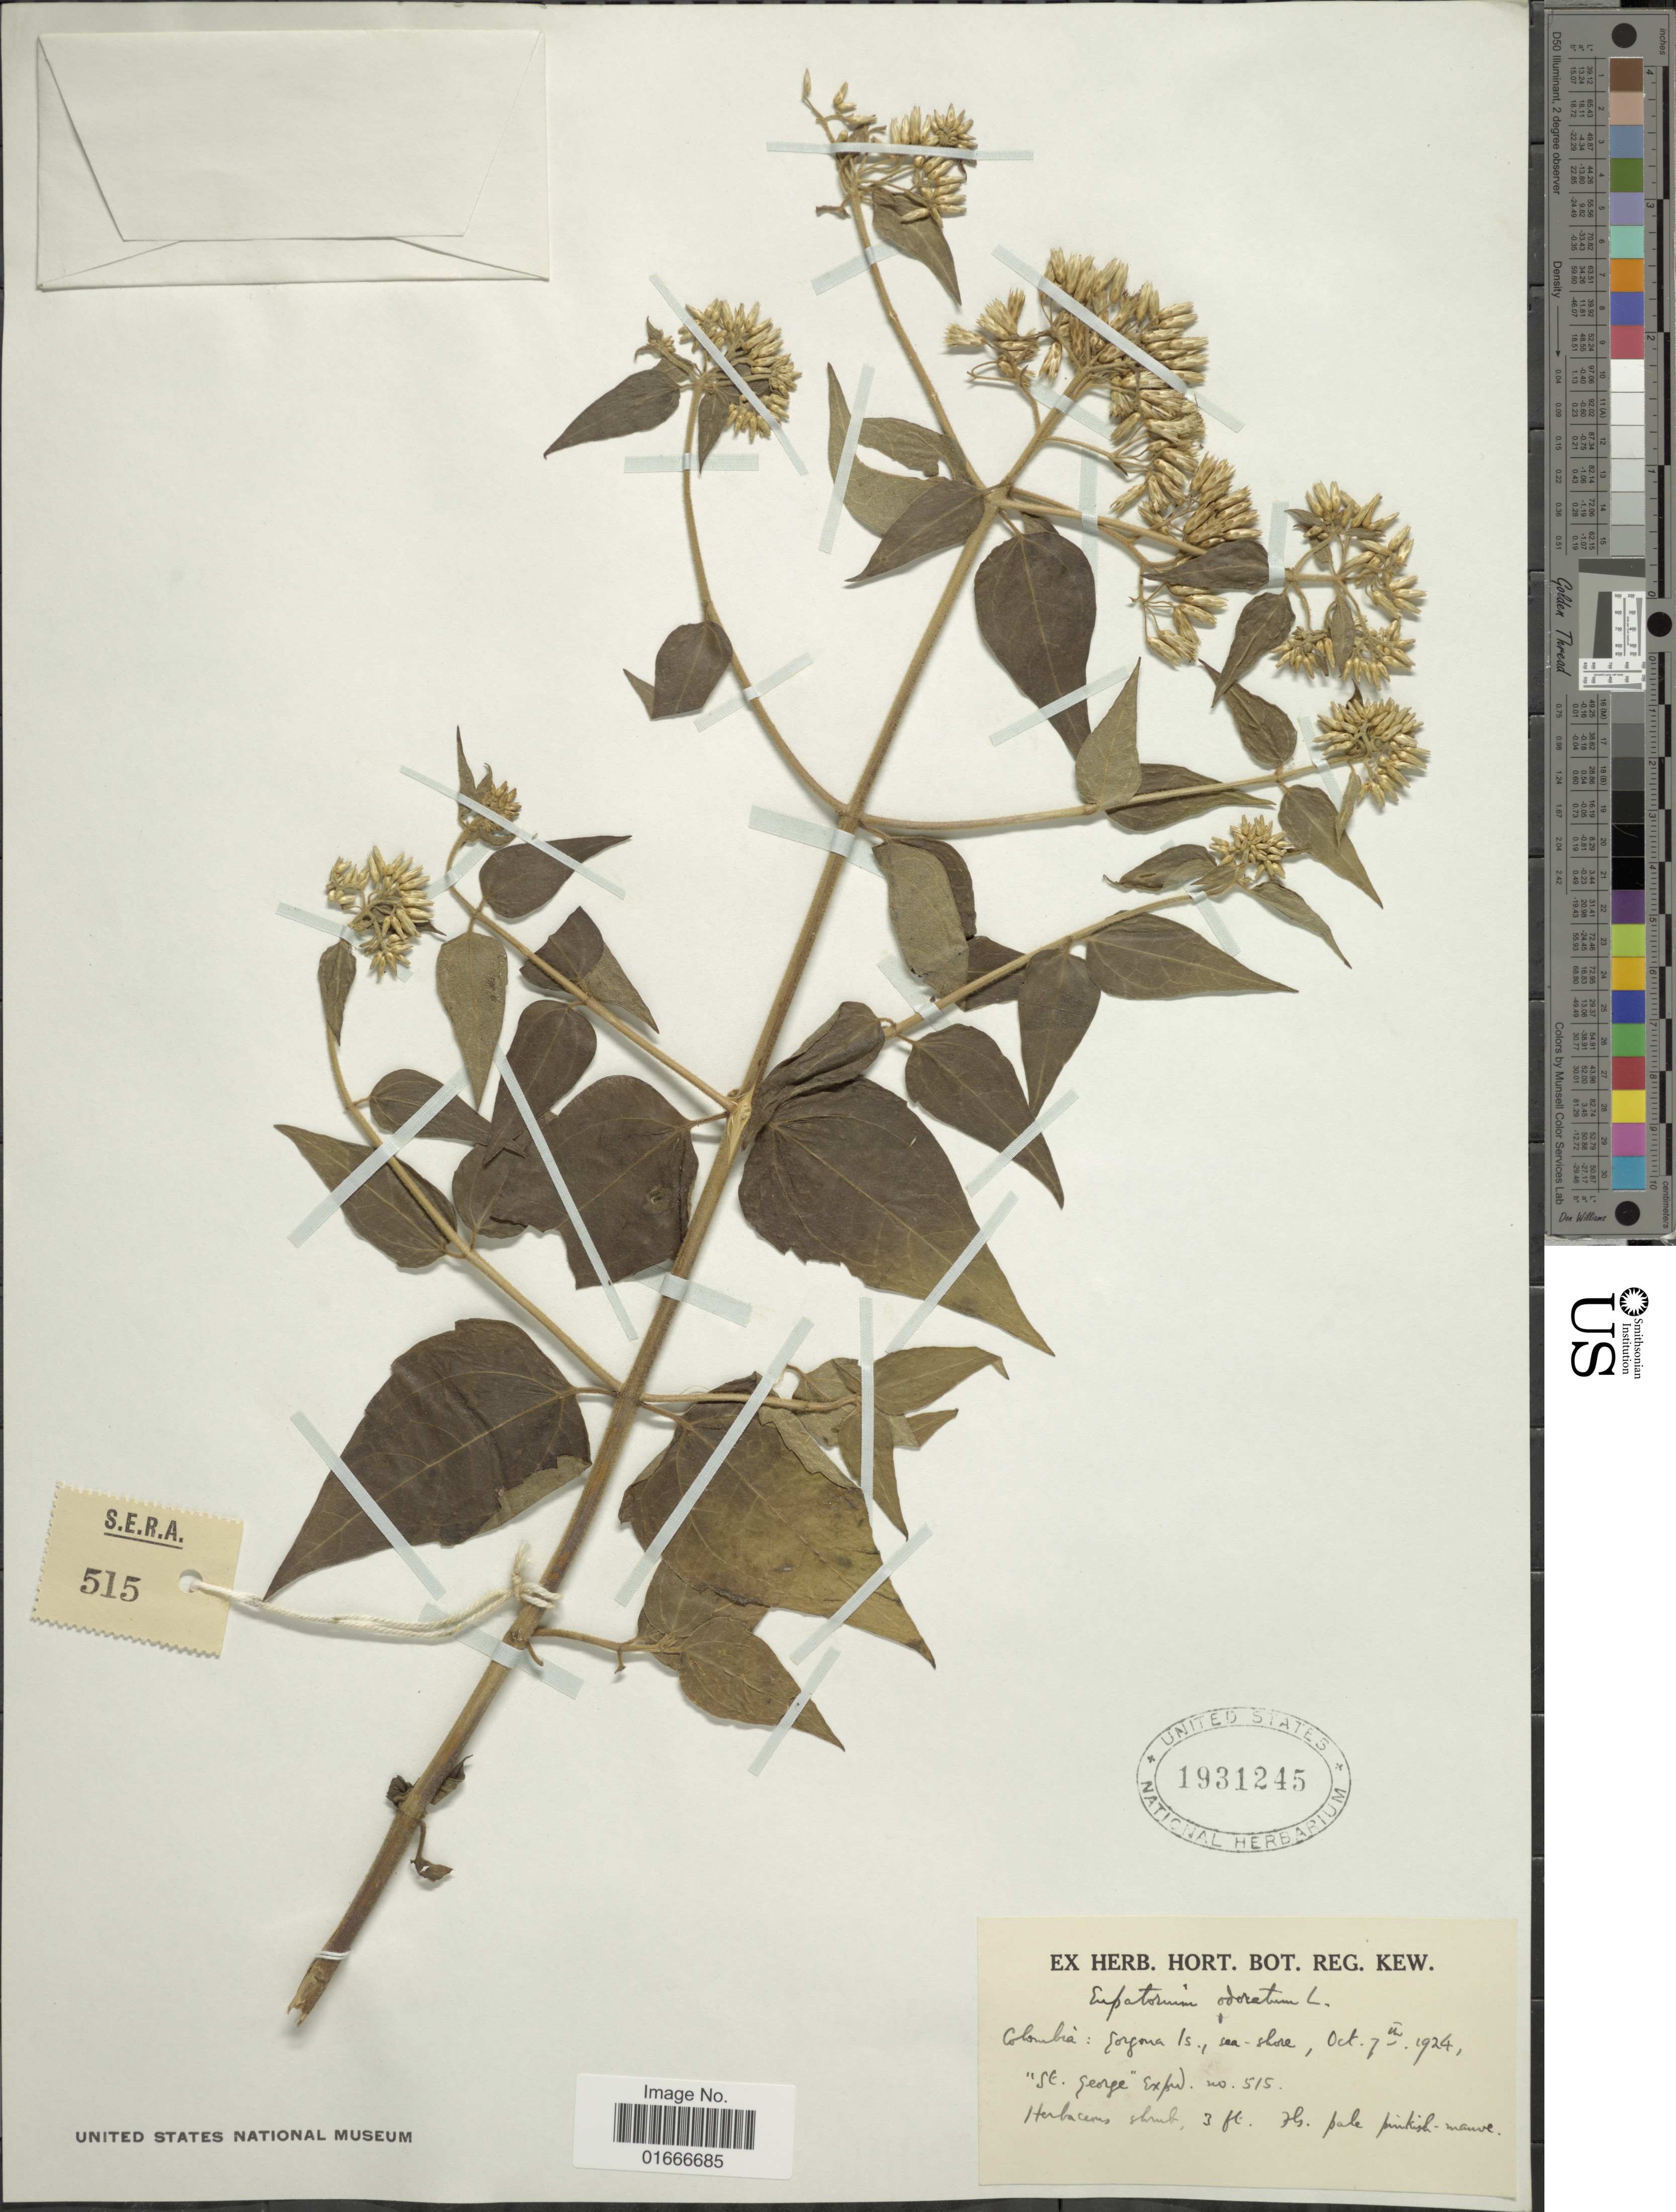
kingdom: Plantae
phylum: Tracheophyta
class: Magnoliopsida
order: Asterales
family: Asteraceae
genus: Chromolaena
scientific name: Chromolaena odorata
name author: (L.) R.M. King & H. Rob.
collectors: St. George Exped.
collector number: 515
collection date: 1924-10-07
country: Colombia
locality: Gorgona Is.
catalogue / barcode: US 1931245